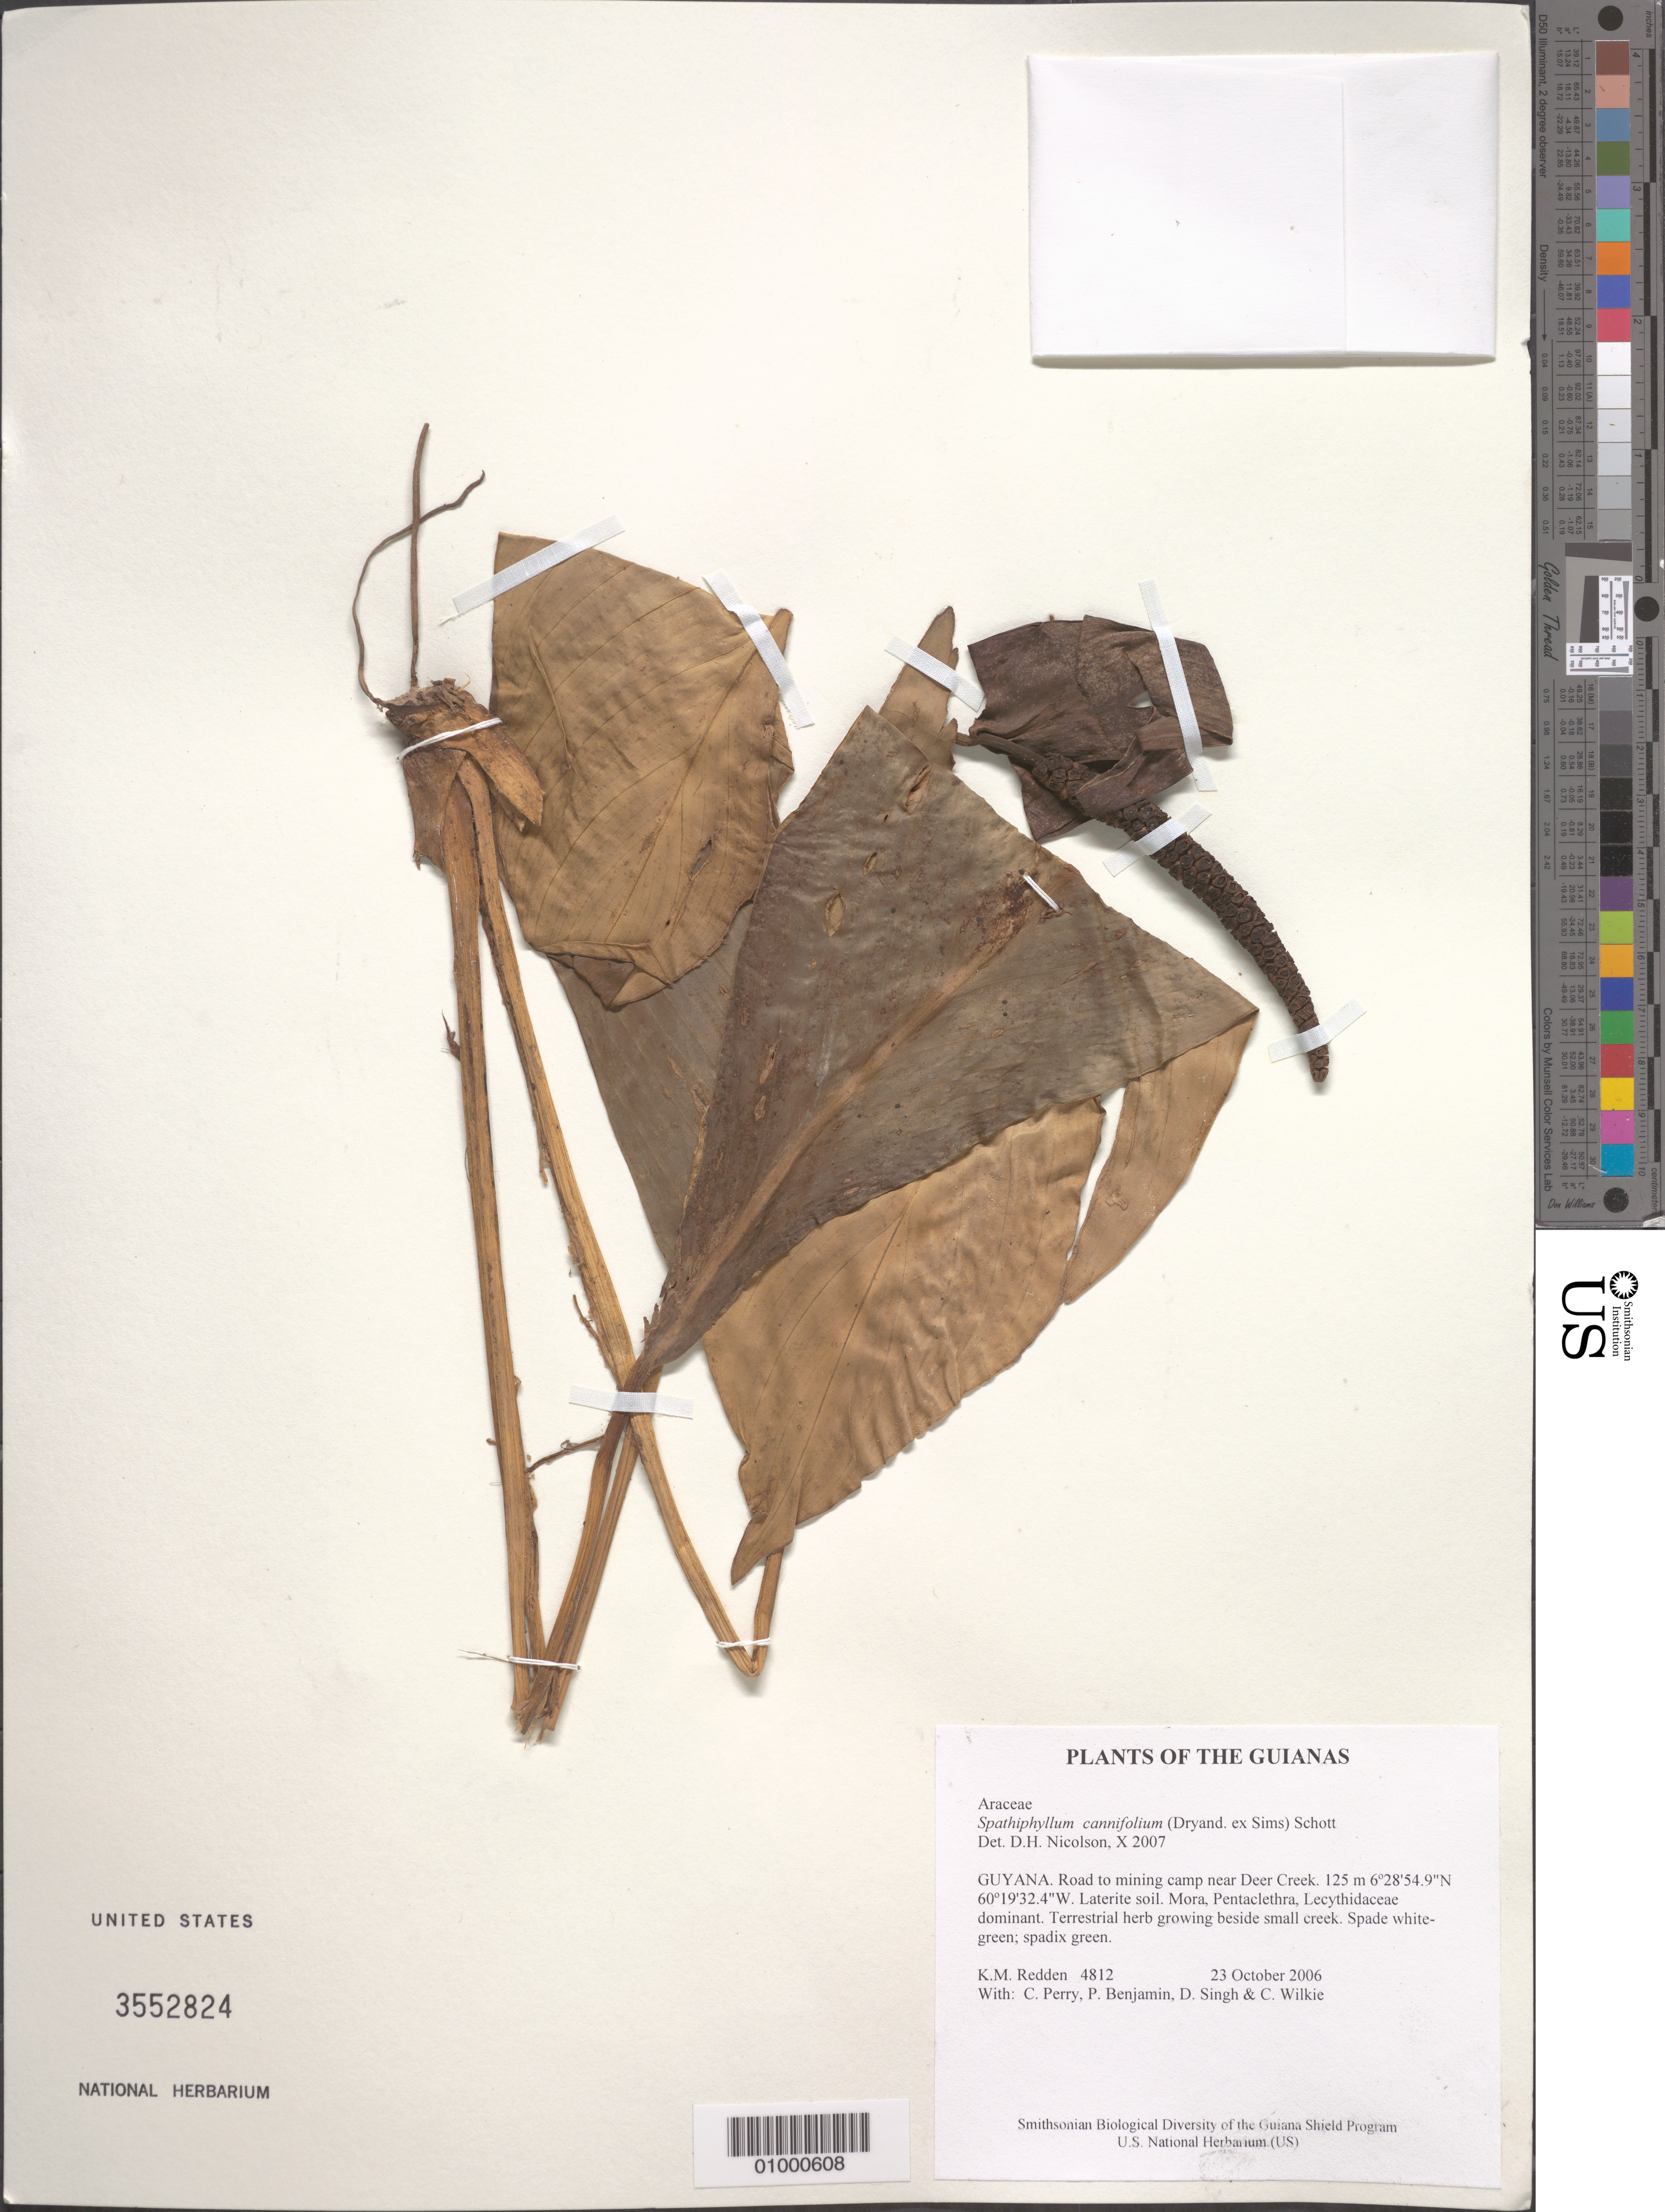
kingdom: Plantae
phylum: Tracheophyta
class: Liliopsida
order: Alismatales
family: Araceae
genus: Spathiphyllum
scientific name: Spathiphyllum cannifolium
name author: (Dryand. ex Sims) Schott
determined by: Nicolson, Dan H.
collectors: K. M. Redden, C. Perry, P. Benjamin, D. Singh & C. Wilkie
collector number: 4812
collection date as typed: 23 October 2006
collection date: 2006-10-23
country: Guyana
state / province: Cuyuni-Mazaruni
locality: Road to mining camp near Deer Creek.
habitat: Laterite soil. Mora, Pentaclethra, Lecythidaceae dominant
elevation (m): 125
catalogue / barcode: US 3552824